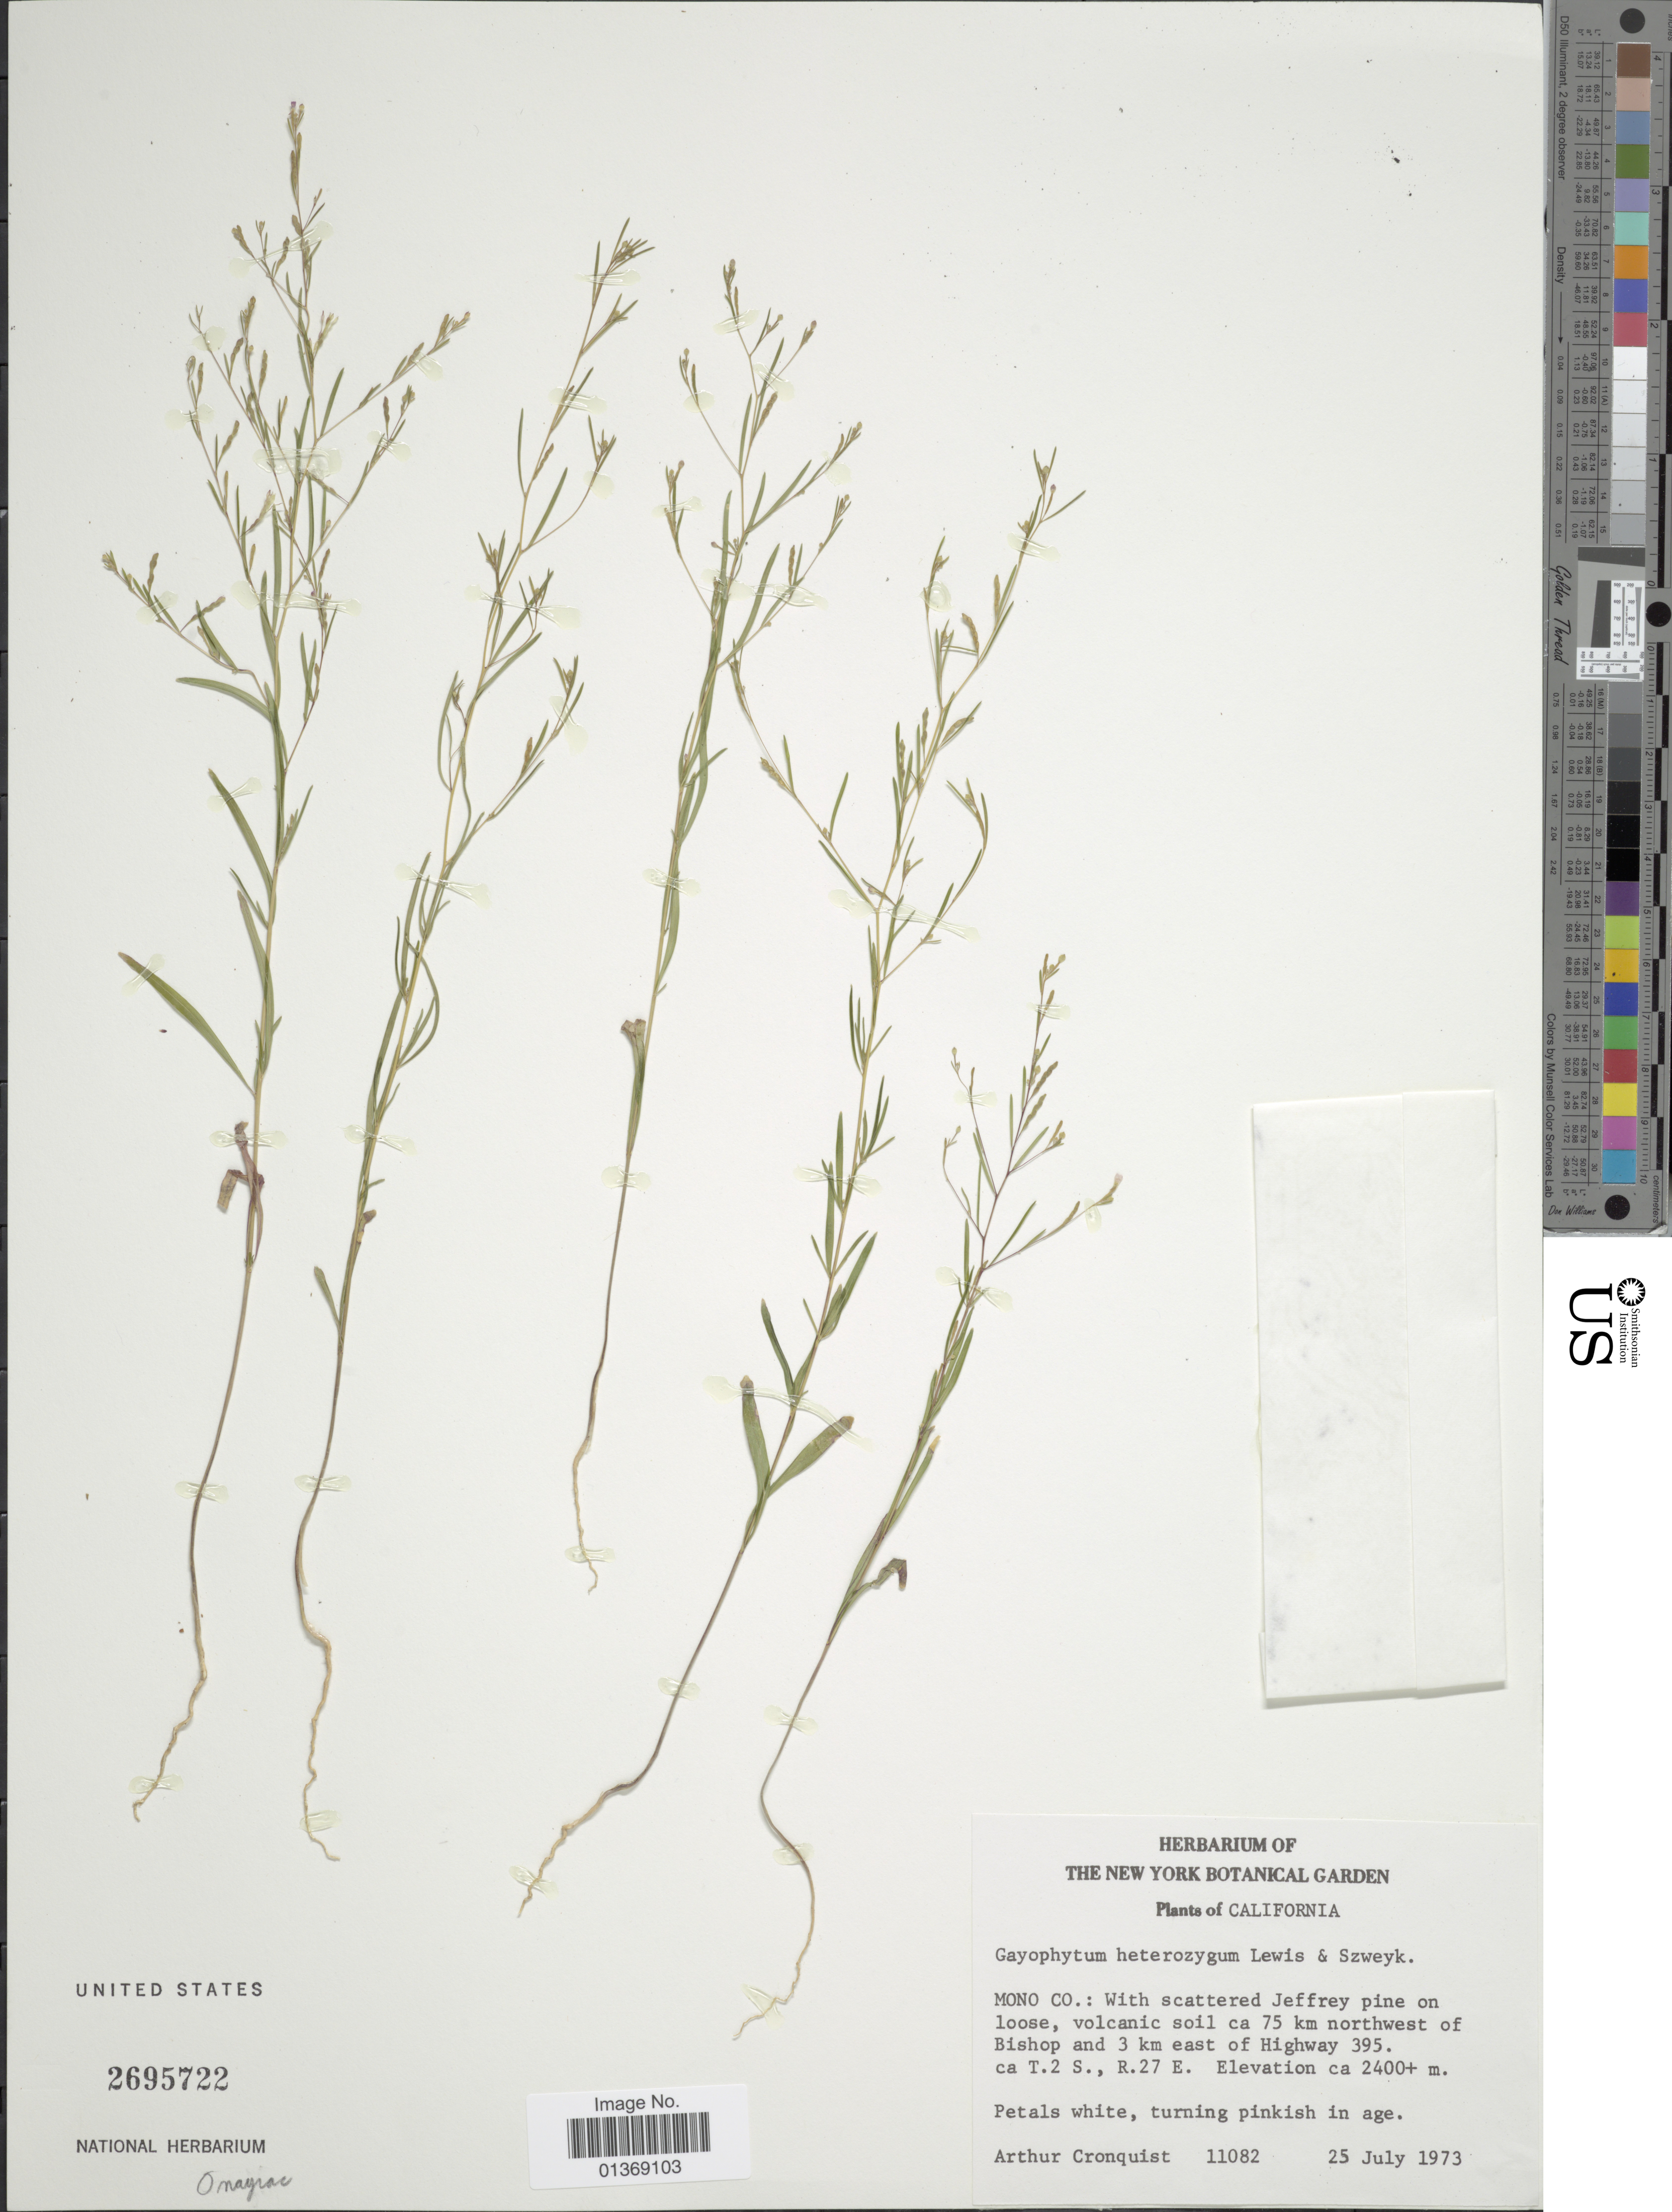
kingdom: Plantae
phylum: Tracheophyta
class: Magnoliopsida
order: Myrtales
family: Onagraceae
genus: Gayophytum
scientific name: Gayophytum heterozygum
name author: F. H. Lewis & Szweyk.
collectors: A. J. Cronquist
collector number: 11082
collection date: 1973-07-25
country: United States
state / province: California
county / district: Mono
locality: Mono Co.: With scattered Jeffrey pine on loose, volcanic soil ca 75 km northwest of Bishop and 3 km east of Highway 395 ca, T.2 S., R.27 E.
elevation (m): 2400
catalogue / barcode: US 2695722